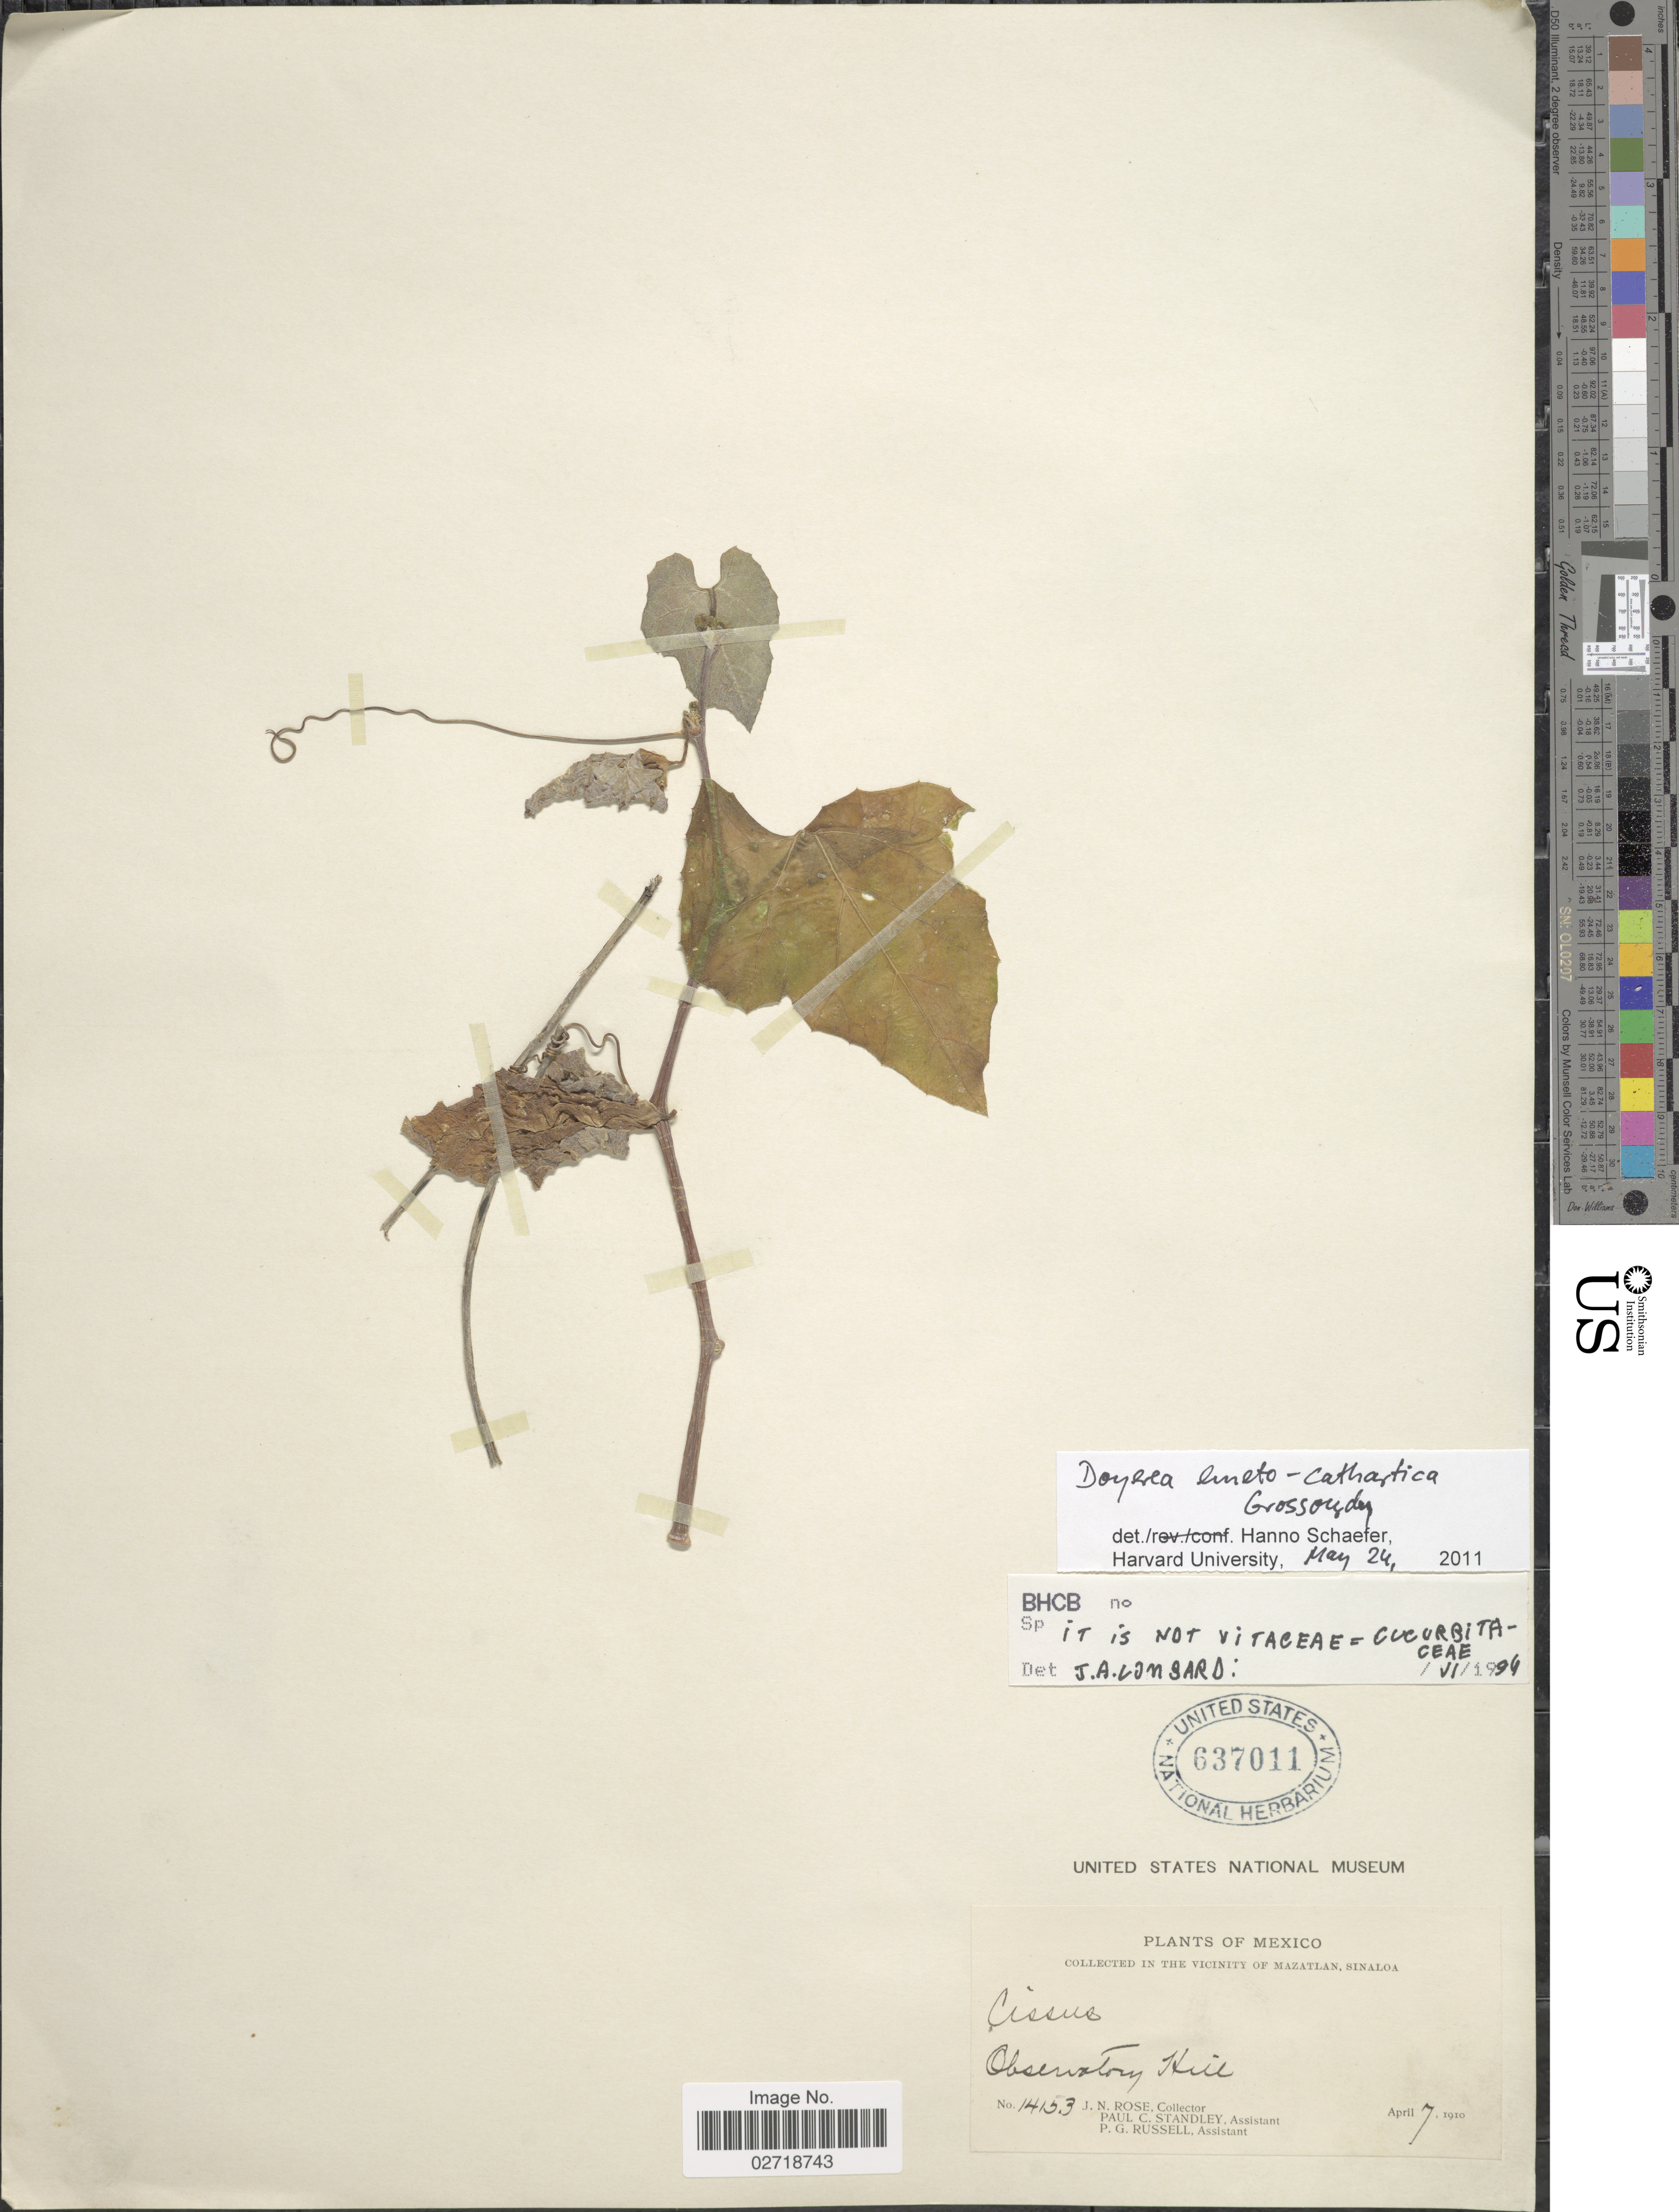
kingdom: Plantae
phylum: Tracheophyta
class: Magnoliopsida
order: Cucurbitales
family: Cucurbitaceae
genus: Doyerea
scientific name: Doyerea emetocathartica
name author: Grousordy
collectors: J. N. Rose, P. C. Standley & P. G. Russell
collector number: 14153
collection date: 1910-04-07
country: Mexico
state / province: Sinaloa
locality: In the vicinity of Mazatlan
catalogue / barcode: US 637011